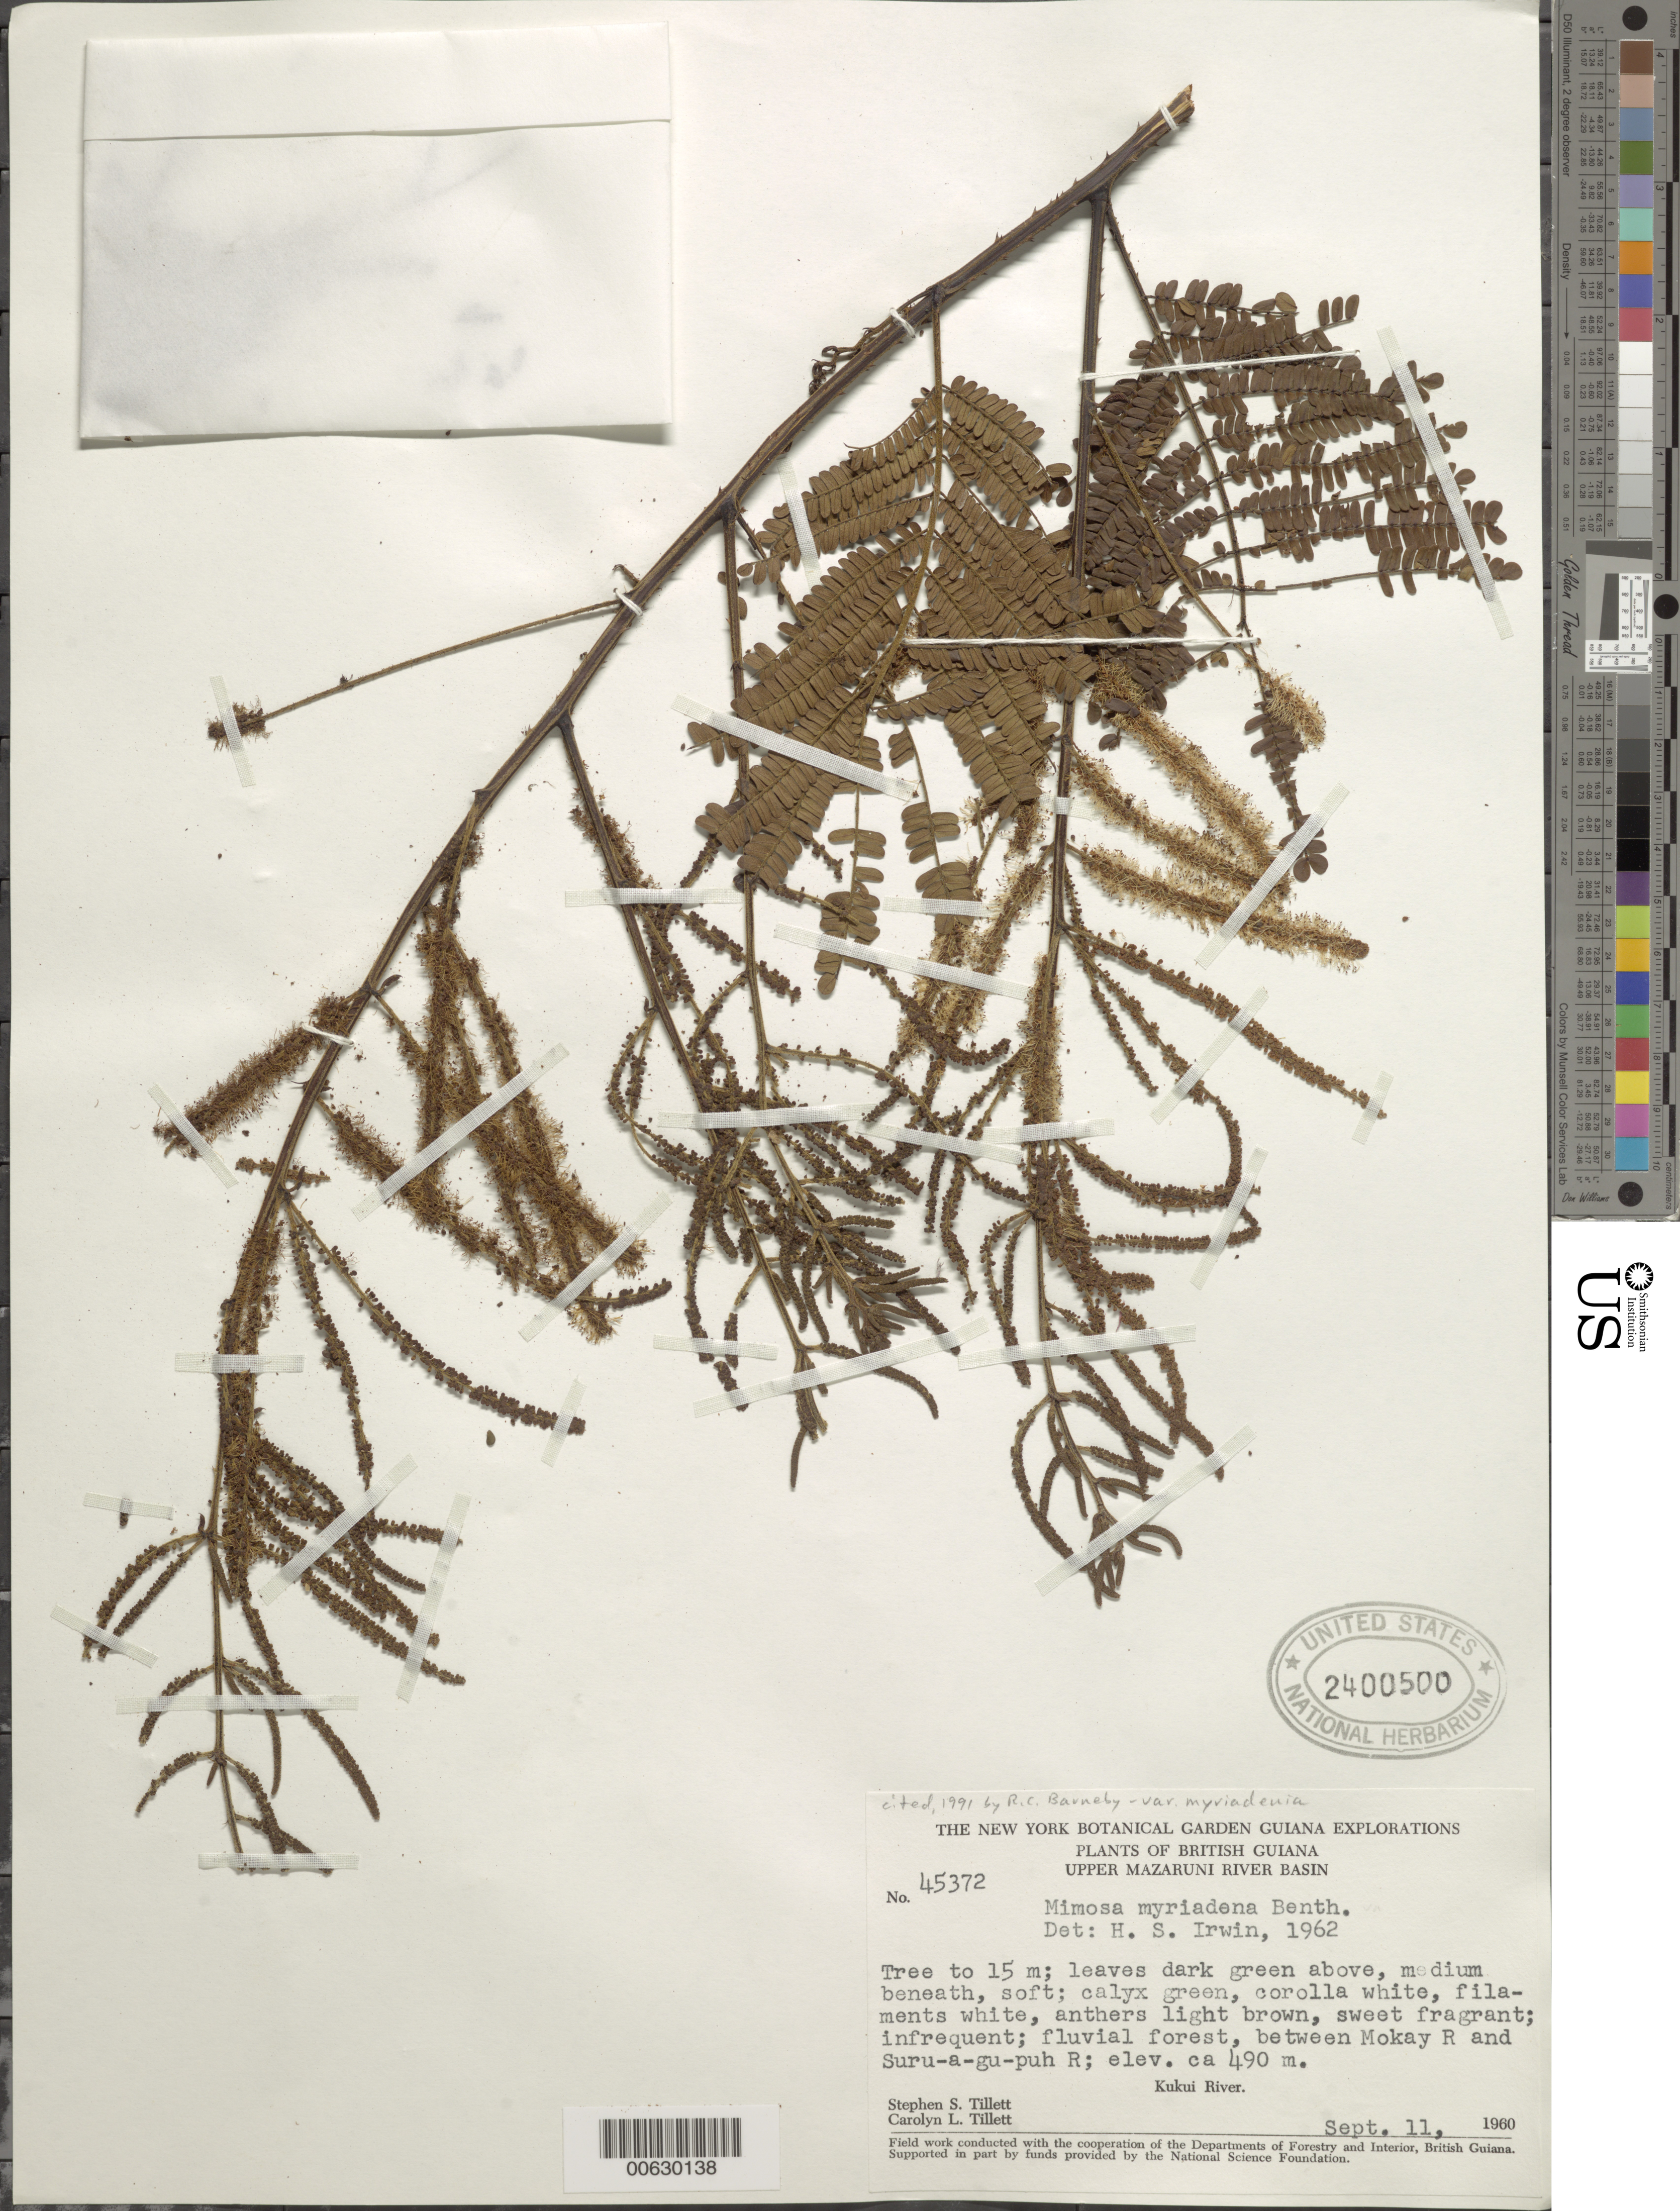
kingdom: Plantae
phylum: Tracheophyta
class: Magnoliopsida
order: Fabales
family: Fabaceae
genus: Mimosa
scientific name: Mimosa myriadenia var. myriadenia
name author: (Benth.) Benth.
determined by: Barneby, Rupert C., (NY)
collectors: S. S. Tillett, C. L. Tillett & R. Boyan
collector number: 45372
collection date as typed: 11-Sep-60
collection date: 1960-09-11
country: Guyana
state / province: Cuyuni-Mazaruni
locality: Kukui R., betw. Mokay R. and Suru-agu-puh R., Upper Mazaruni R. basin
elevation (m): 470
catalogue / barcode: US 2400500